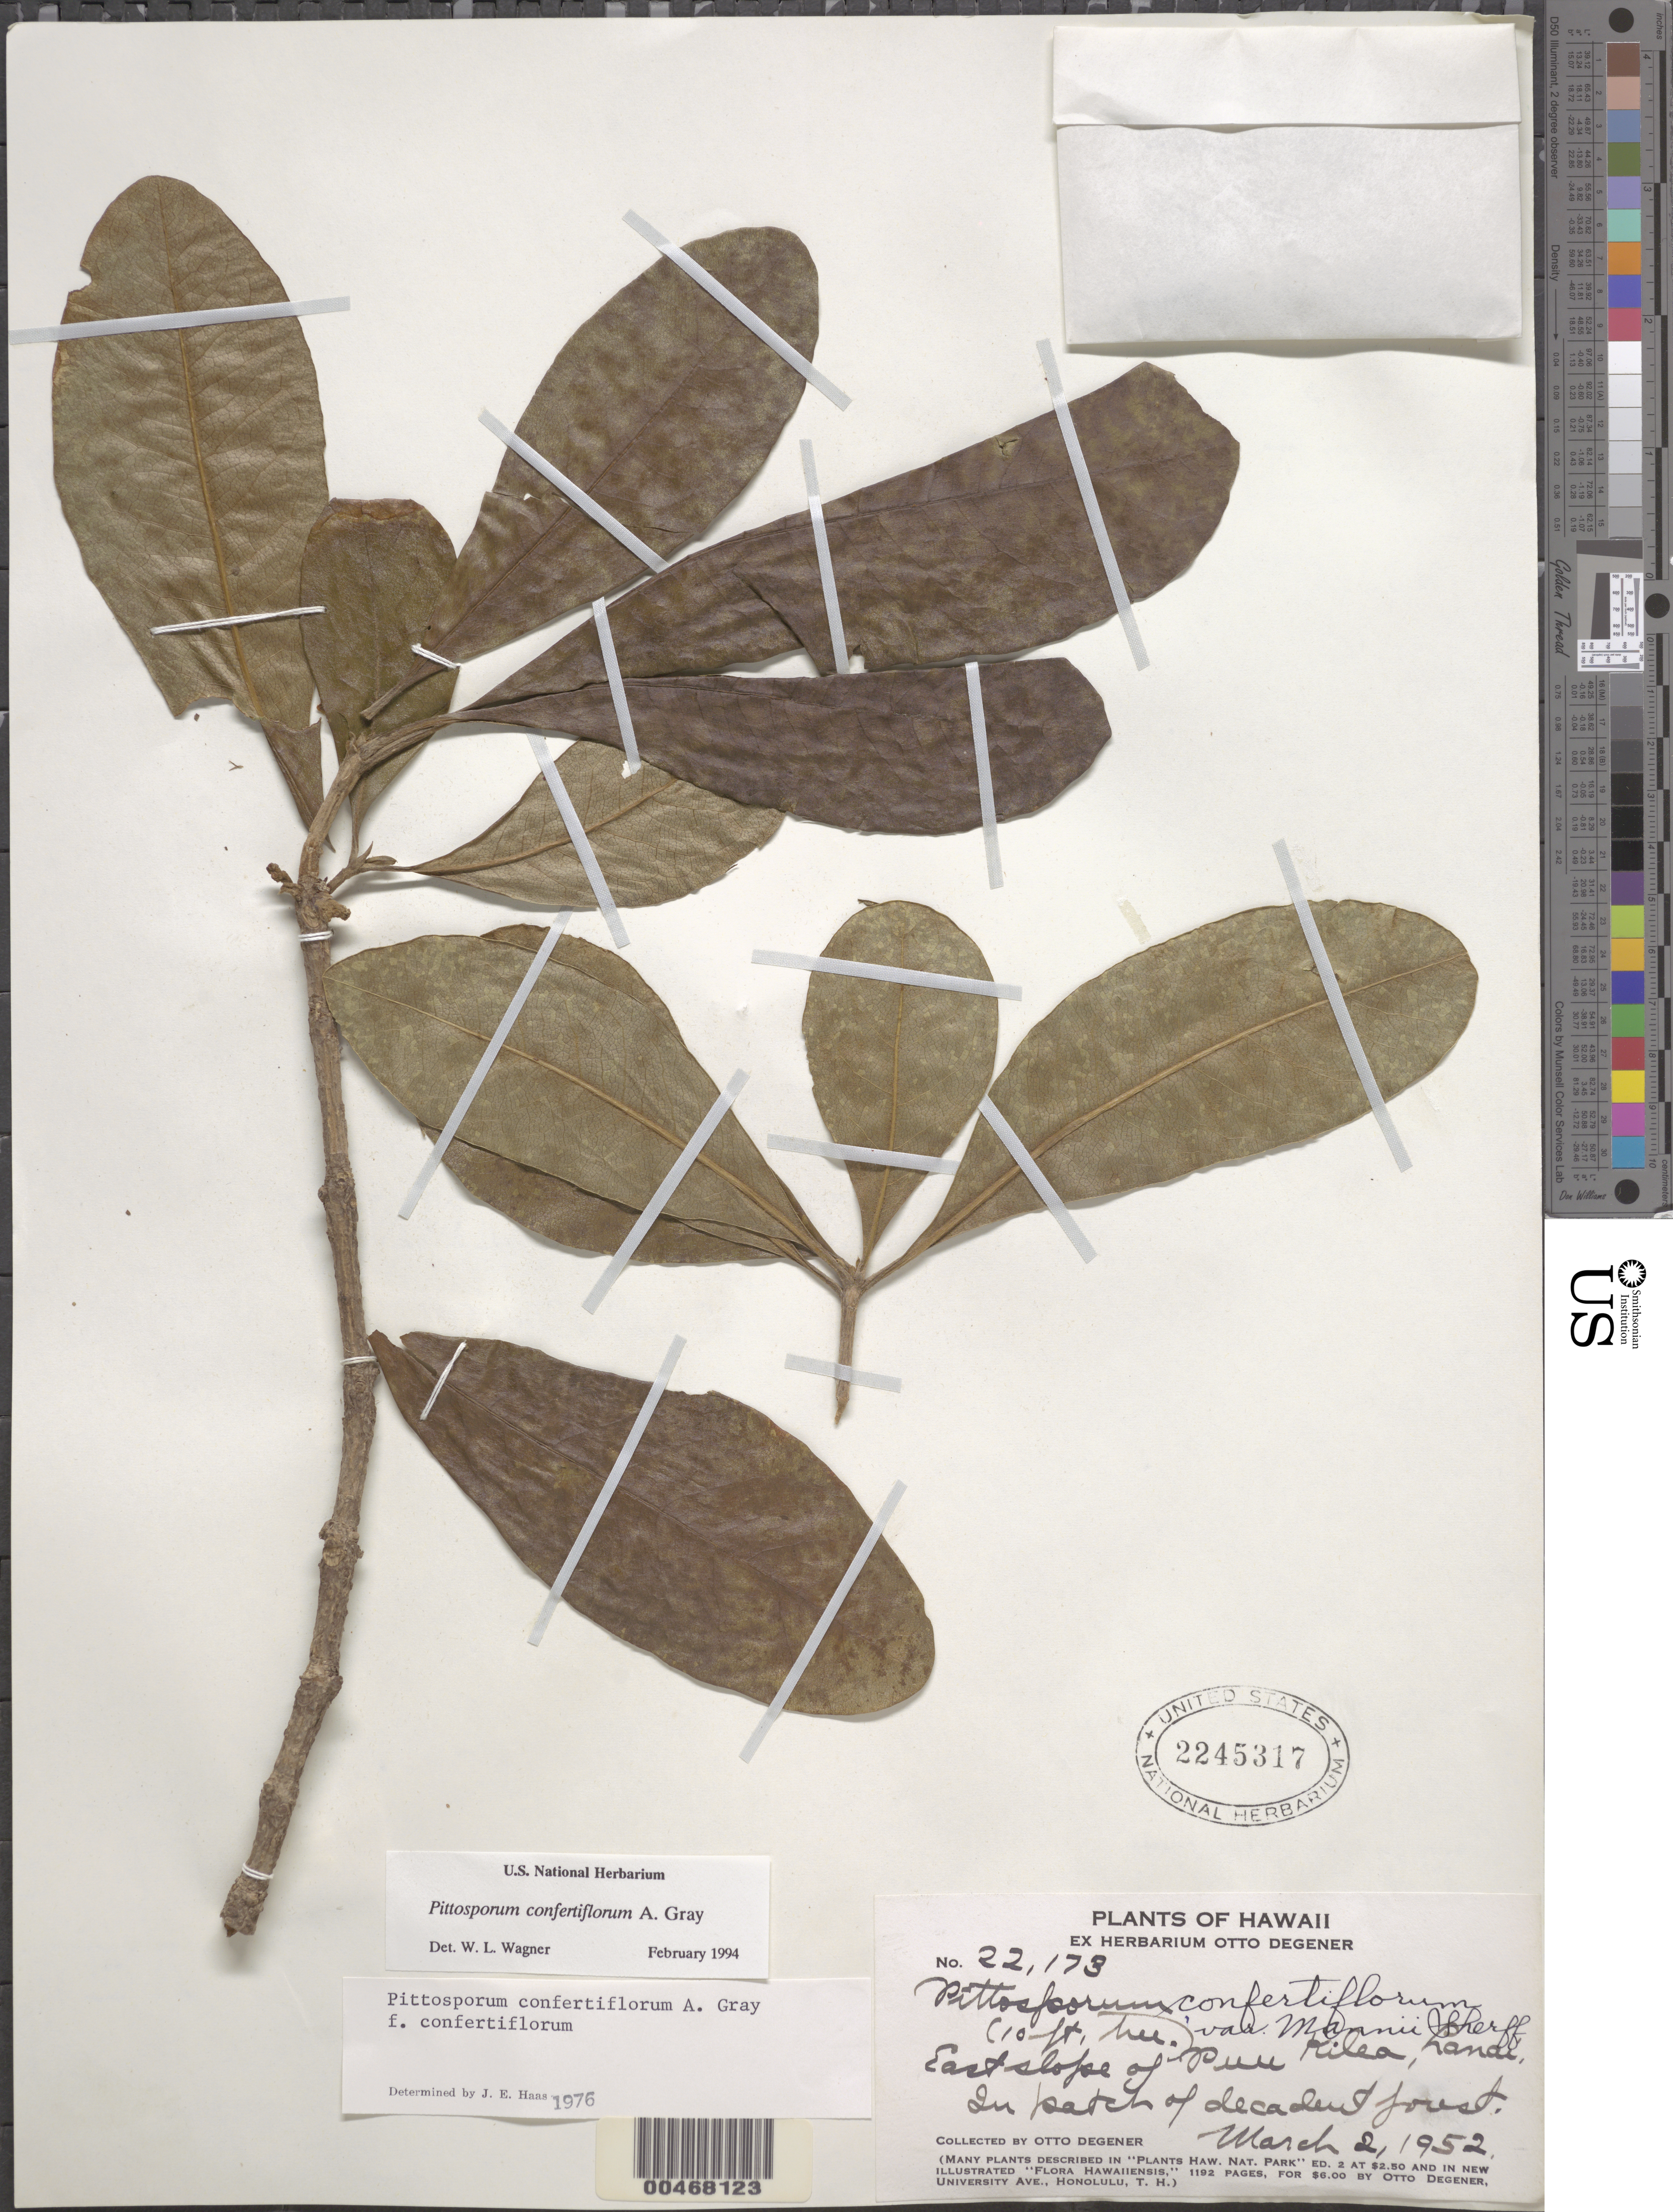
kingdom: Plantae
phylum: Tracheophyta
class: Magnoliopsida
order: Apiales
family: Pittosporaceae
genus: Pittosporum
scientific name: Pittosporum confertiflorum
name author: A. Gray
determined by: Wagner, W. L., (BOT), Smithsonian Institution - National Museum of Natural History (UNITED STATES)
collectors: O. Degener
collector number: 22173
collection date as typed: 2 Mar 1952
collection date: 1952-03-02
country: United States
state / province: Hawaii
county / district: Maui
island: Lana'i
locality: East slope of Puu Kilea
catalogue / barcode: US 2245317